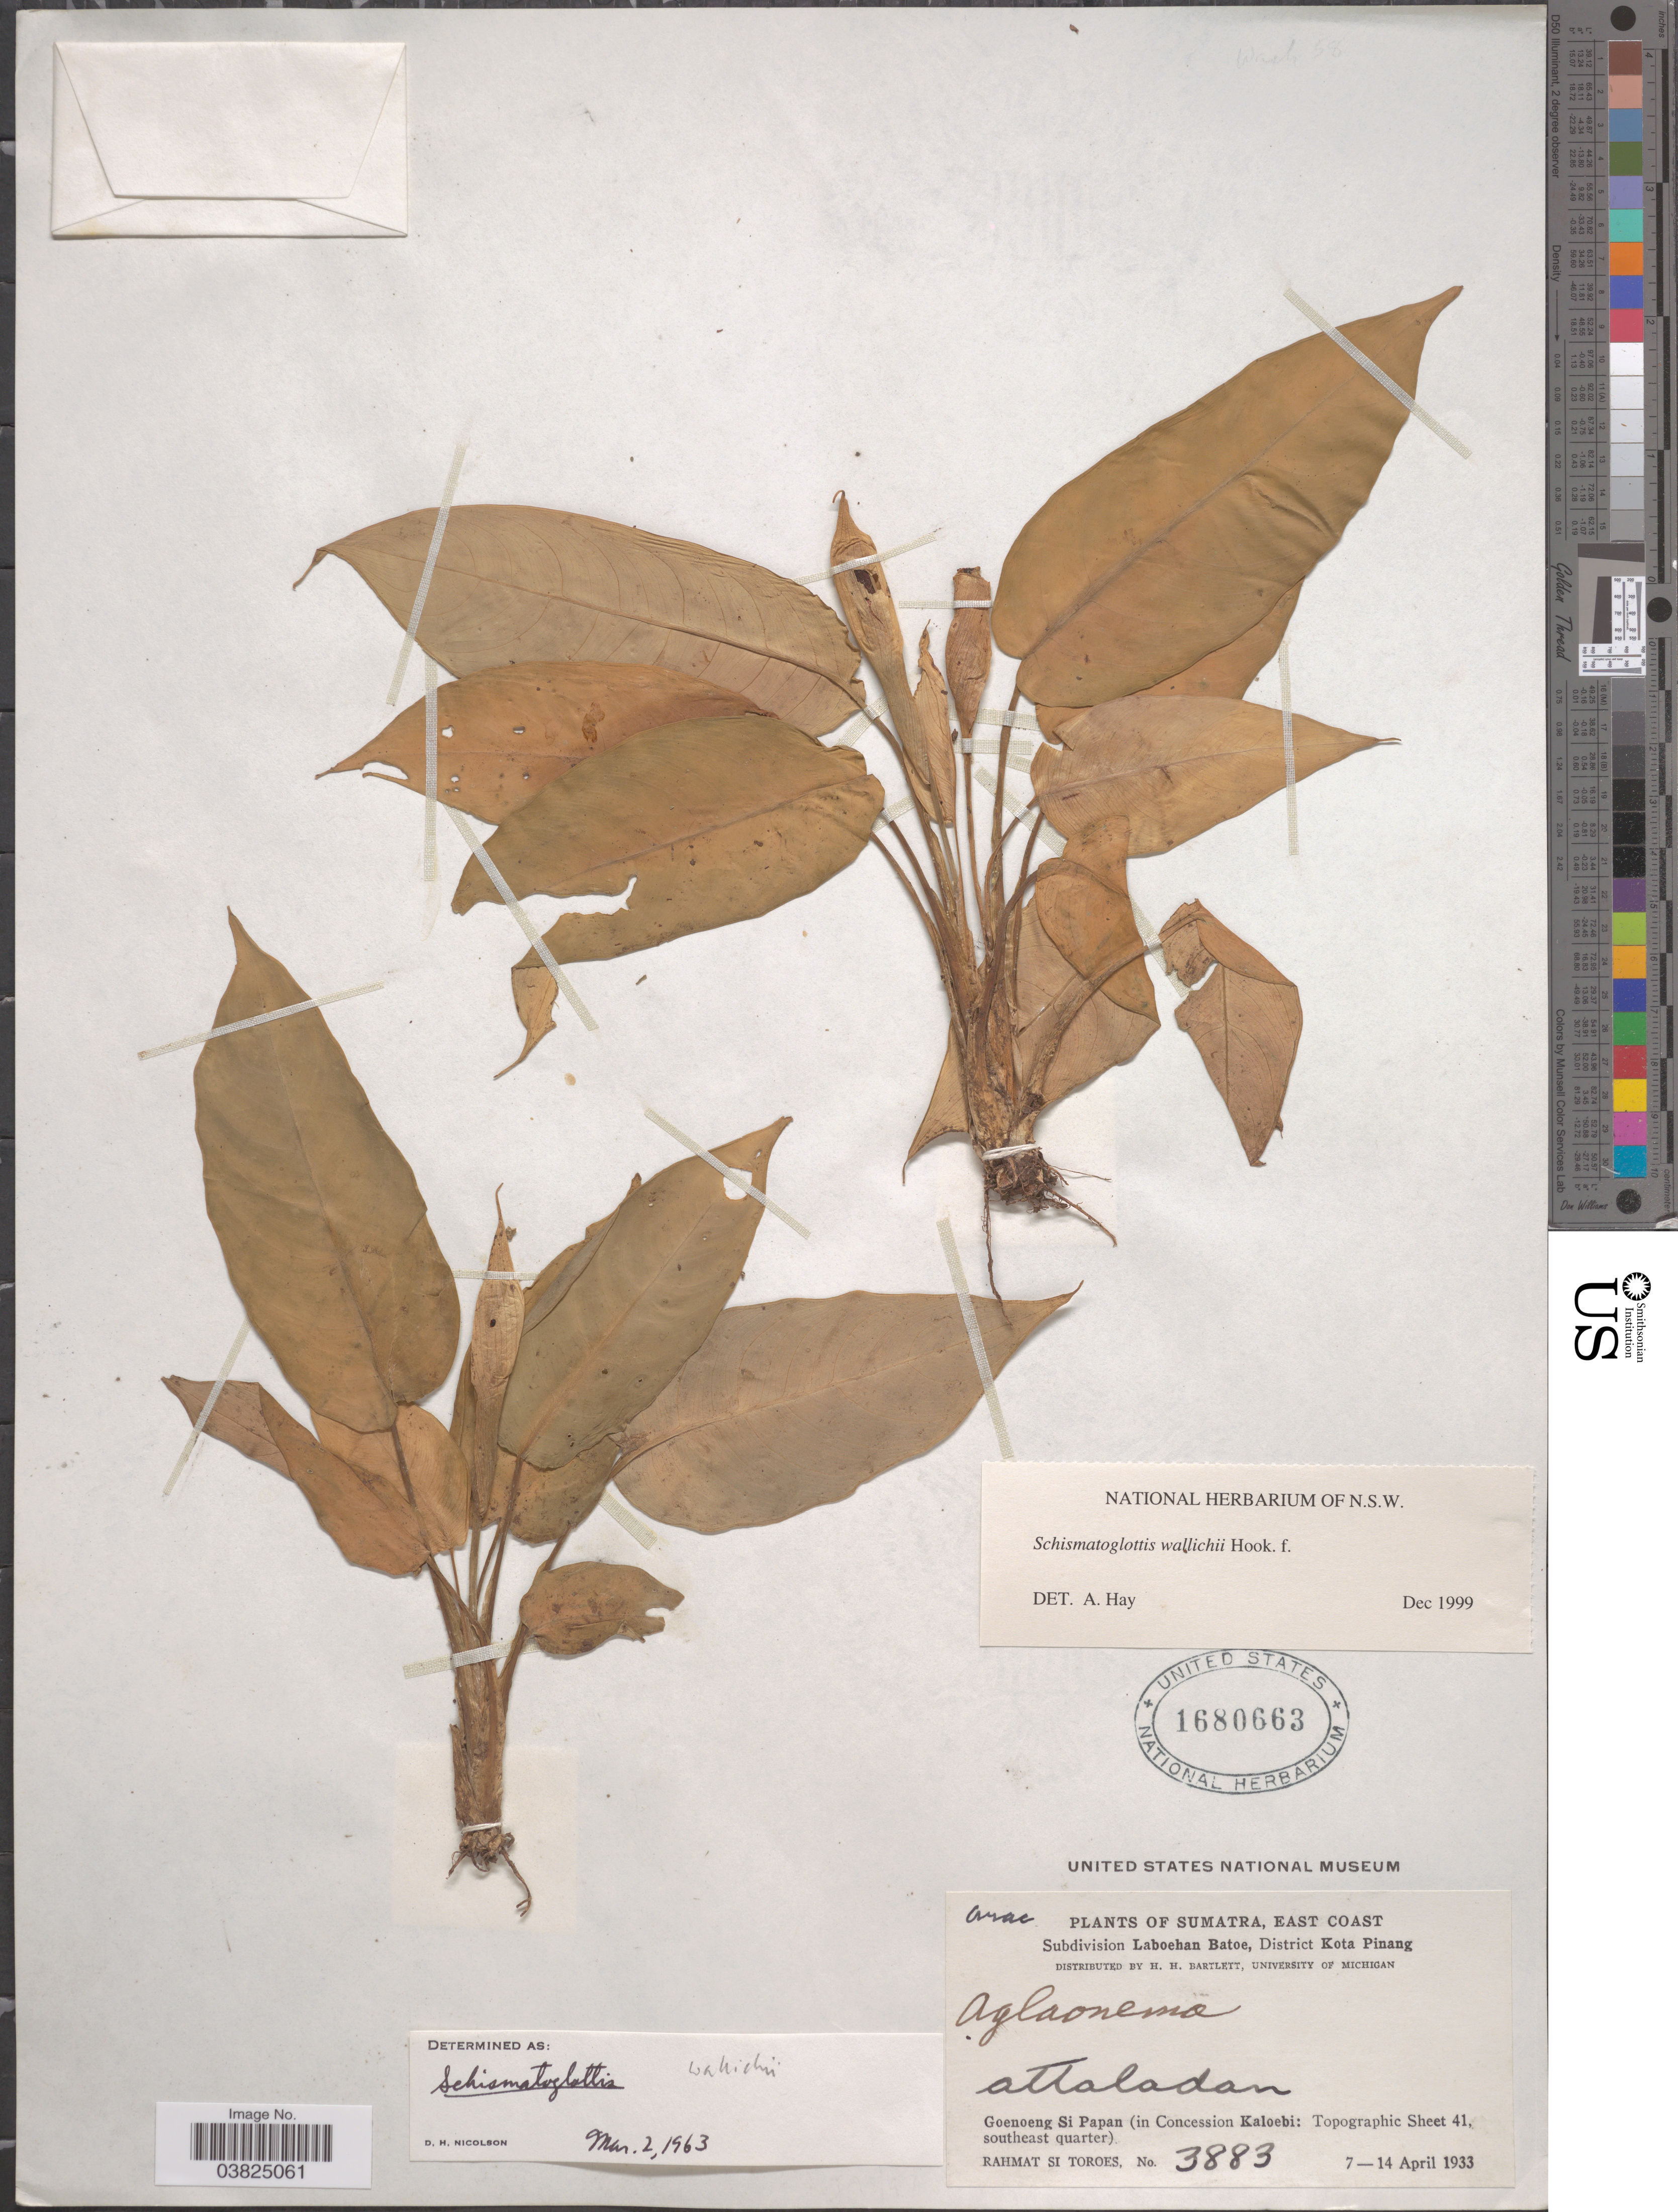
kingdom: Plantae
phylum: Tracheophyta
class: Liliopsida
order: Alismatales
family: Araceae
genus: Schismatoglottis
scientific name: Schismatoglottis wallichii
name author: Hook. f.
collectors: Rahmat Si Boeea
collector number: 3883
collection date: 1933-04-07/1933-04-14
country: Indonesia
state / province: Sumatra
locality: East Coast. Subdivision Laboehan Batoe, District Kota Pinang. Attaladan. Goenoeng Si Papan (in Concession Kaloebi: Topographic Sheet 41, southeast quarter).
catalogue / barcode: US 1680663